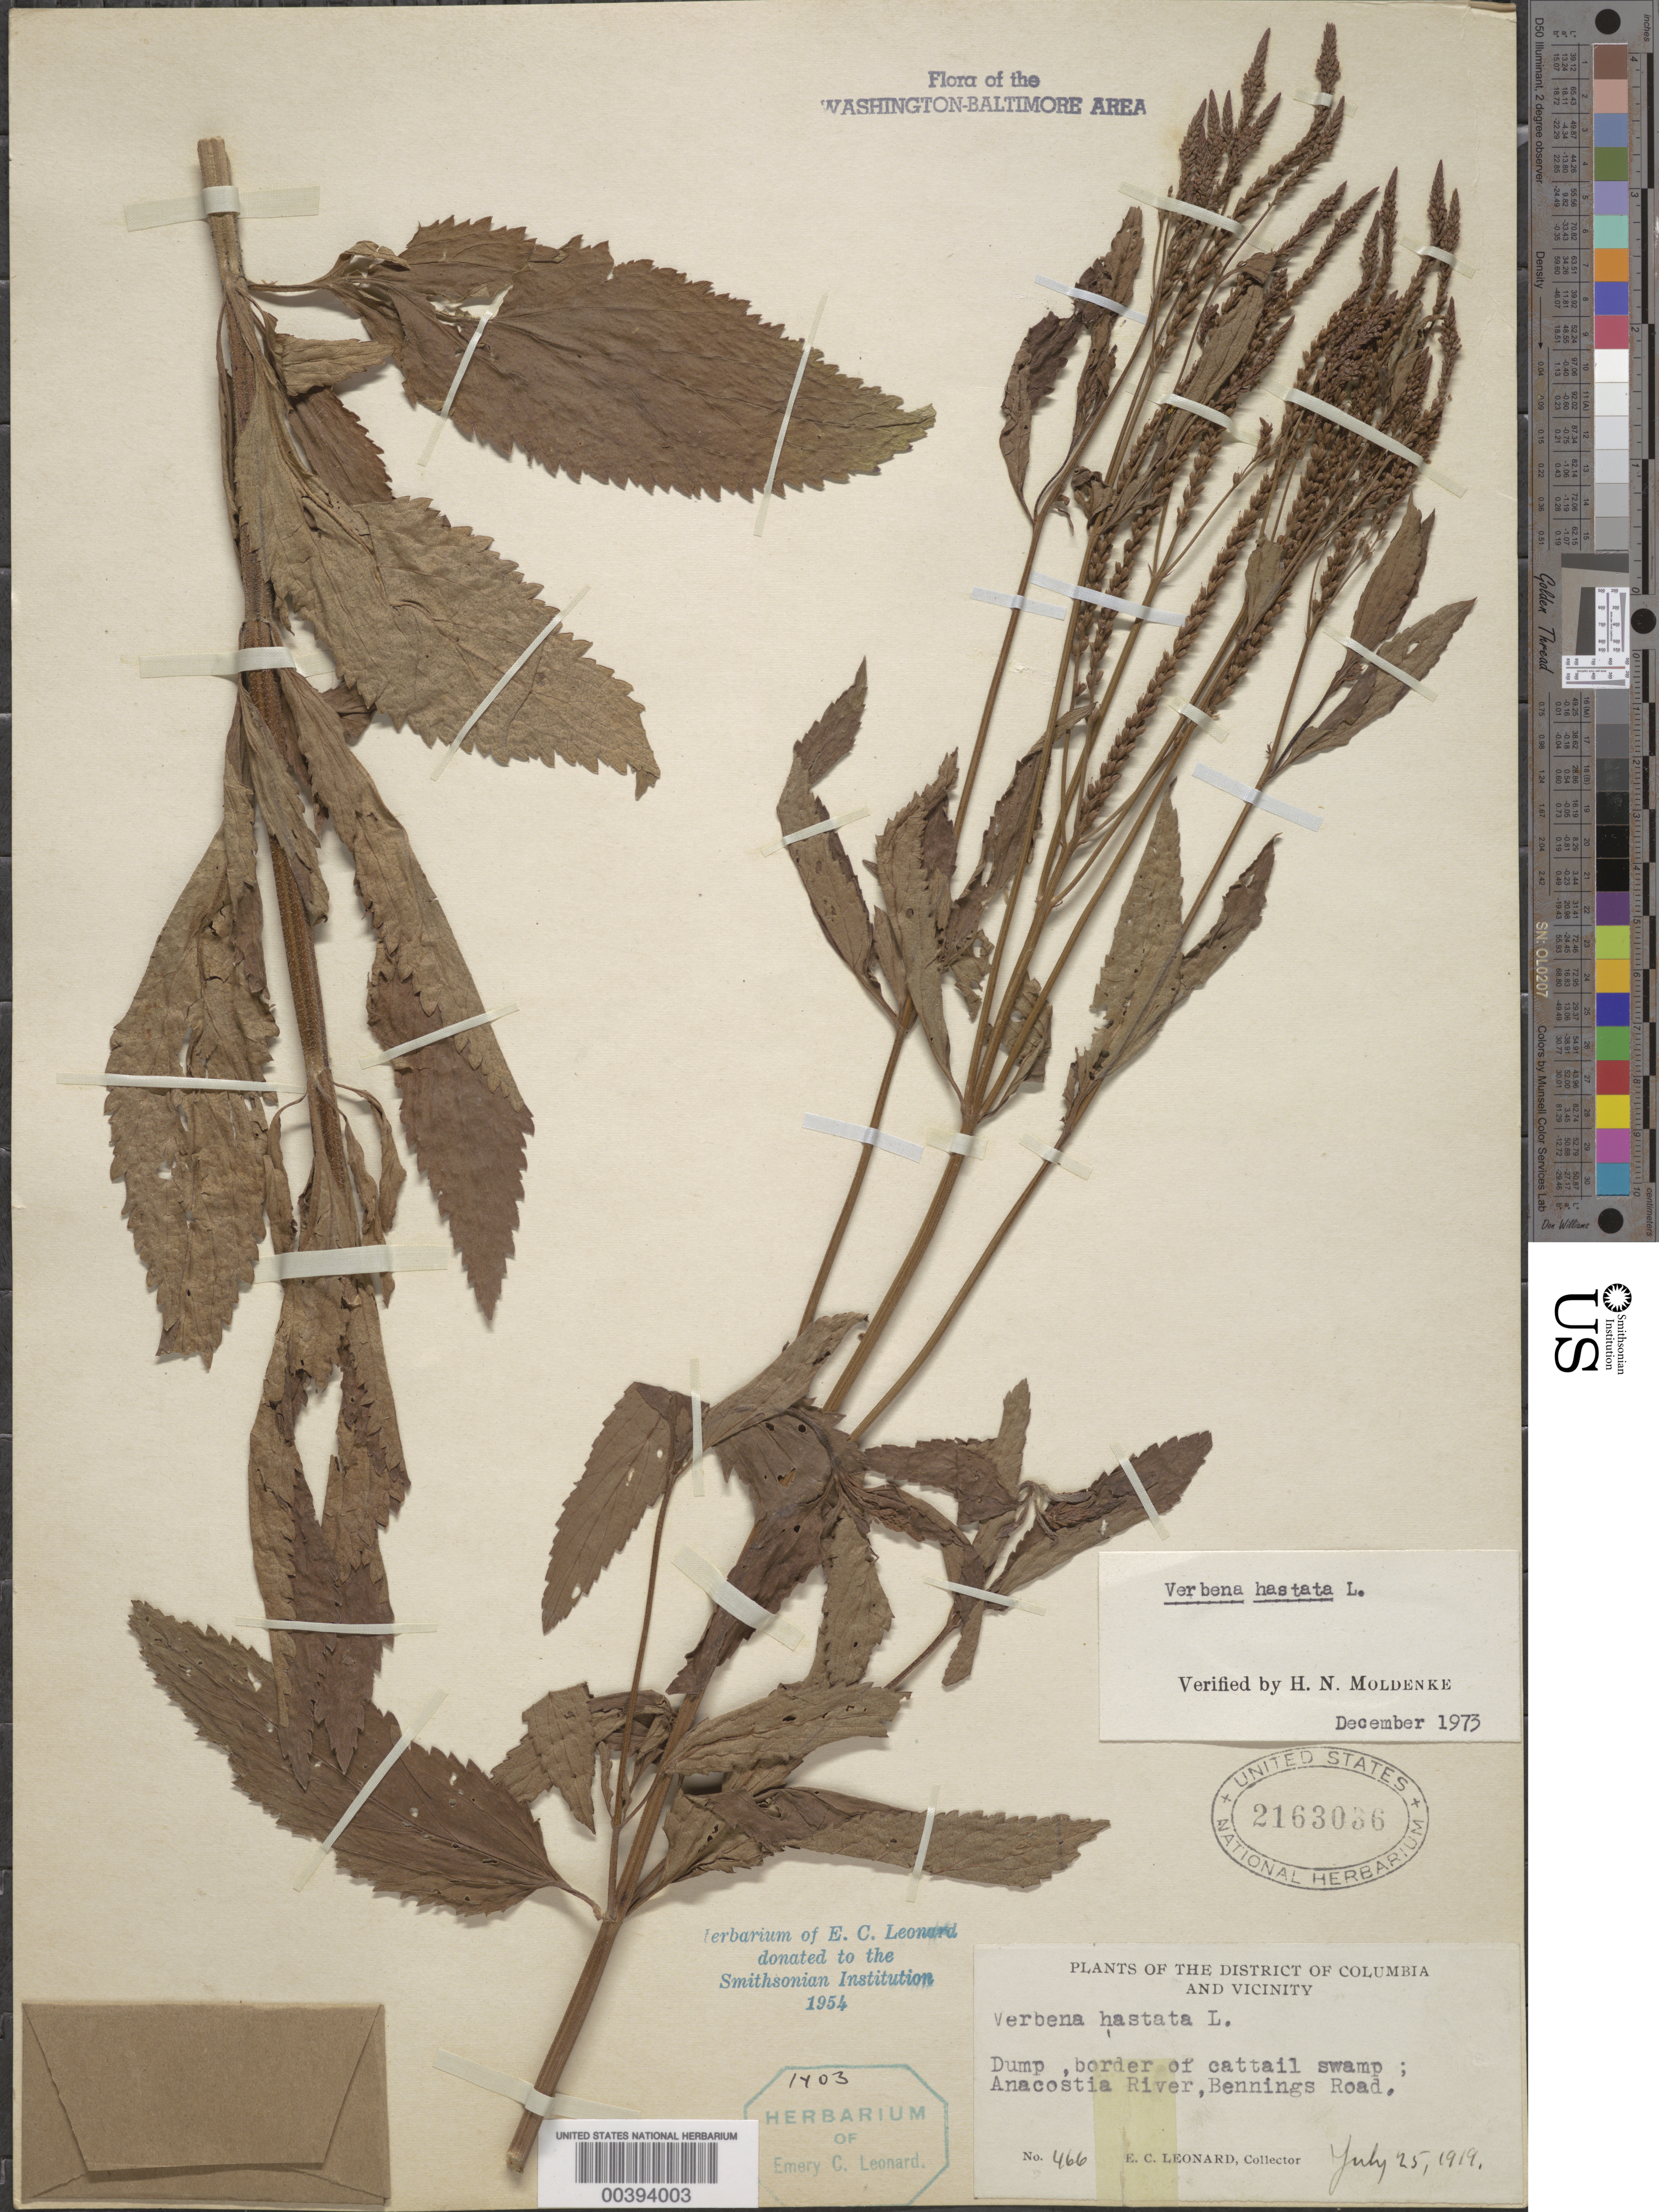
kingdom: Plantae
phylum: Tracheophyta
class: Magnoliopsida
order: Lamiales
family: Verbenaceae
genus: Verbena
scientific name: Verbena hastata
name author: L.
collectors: E. C. Leonard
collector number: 466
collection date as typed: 25 Jul 1919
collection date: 1919-07-25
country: United States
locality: Anacostia River, Bennings Road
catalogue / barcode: US 2163036